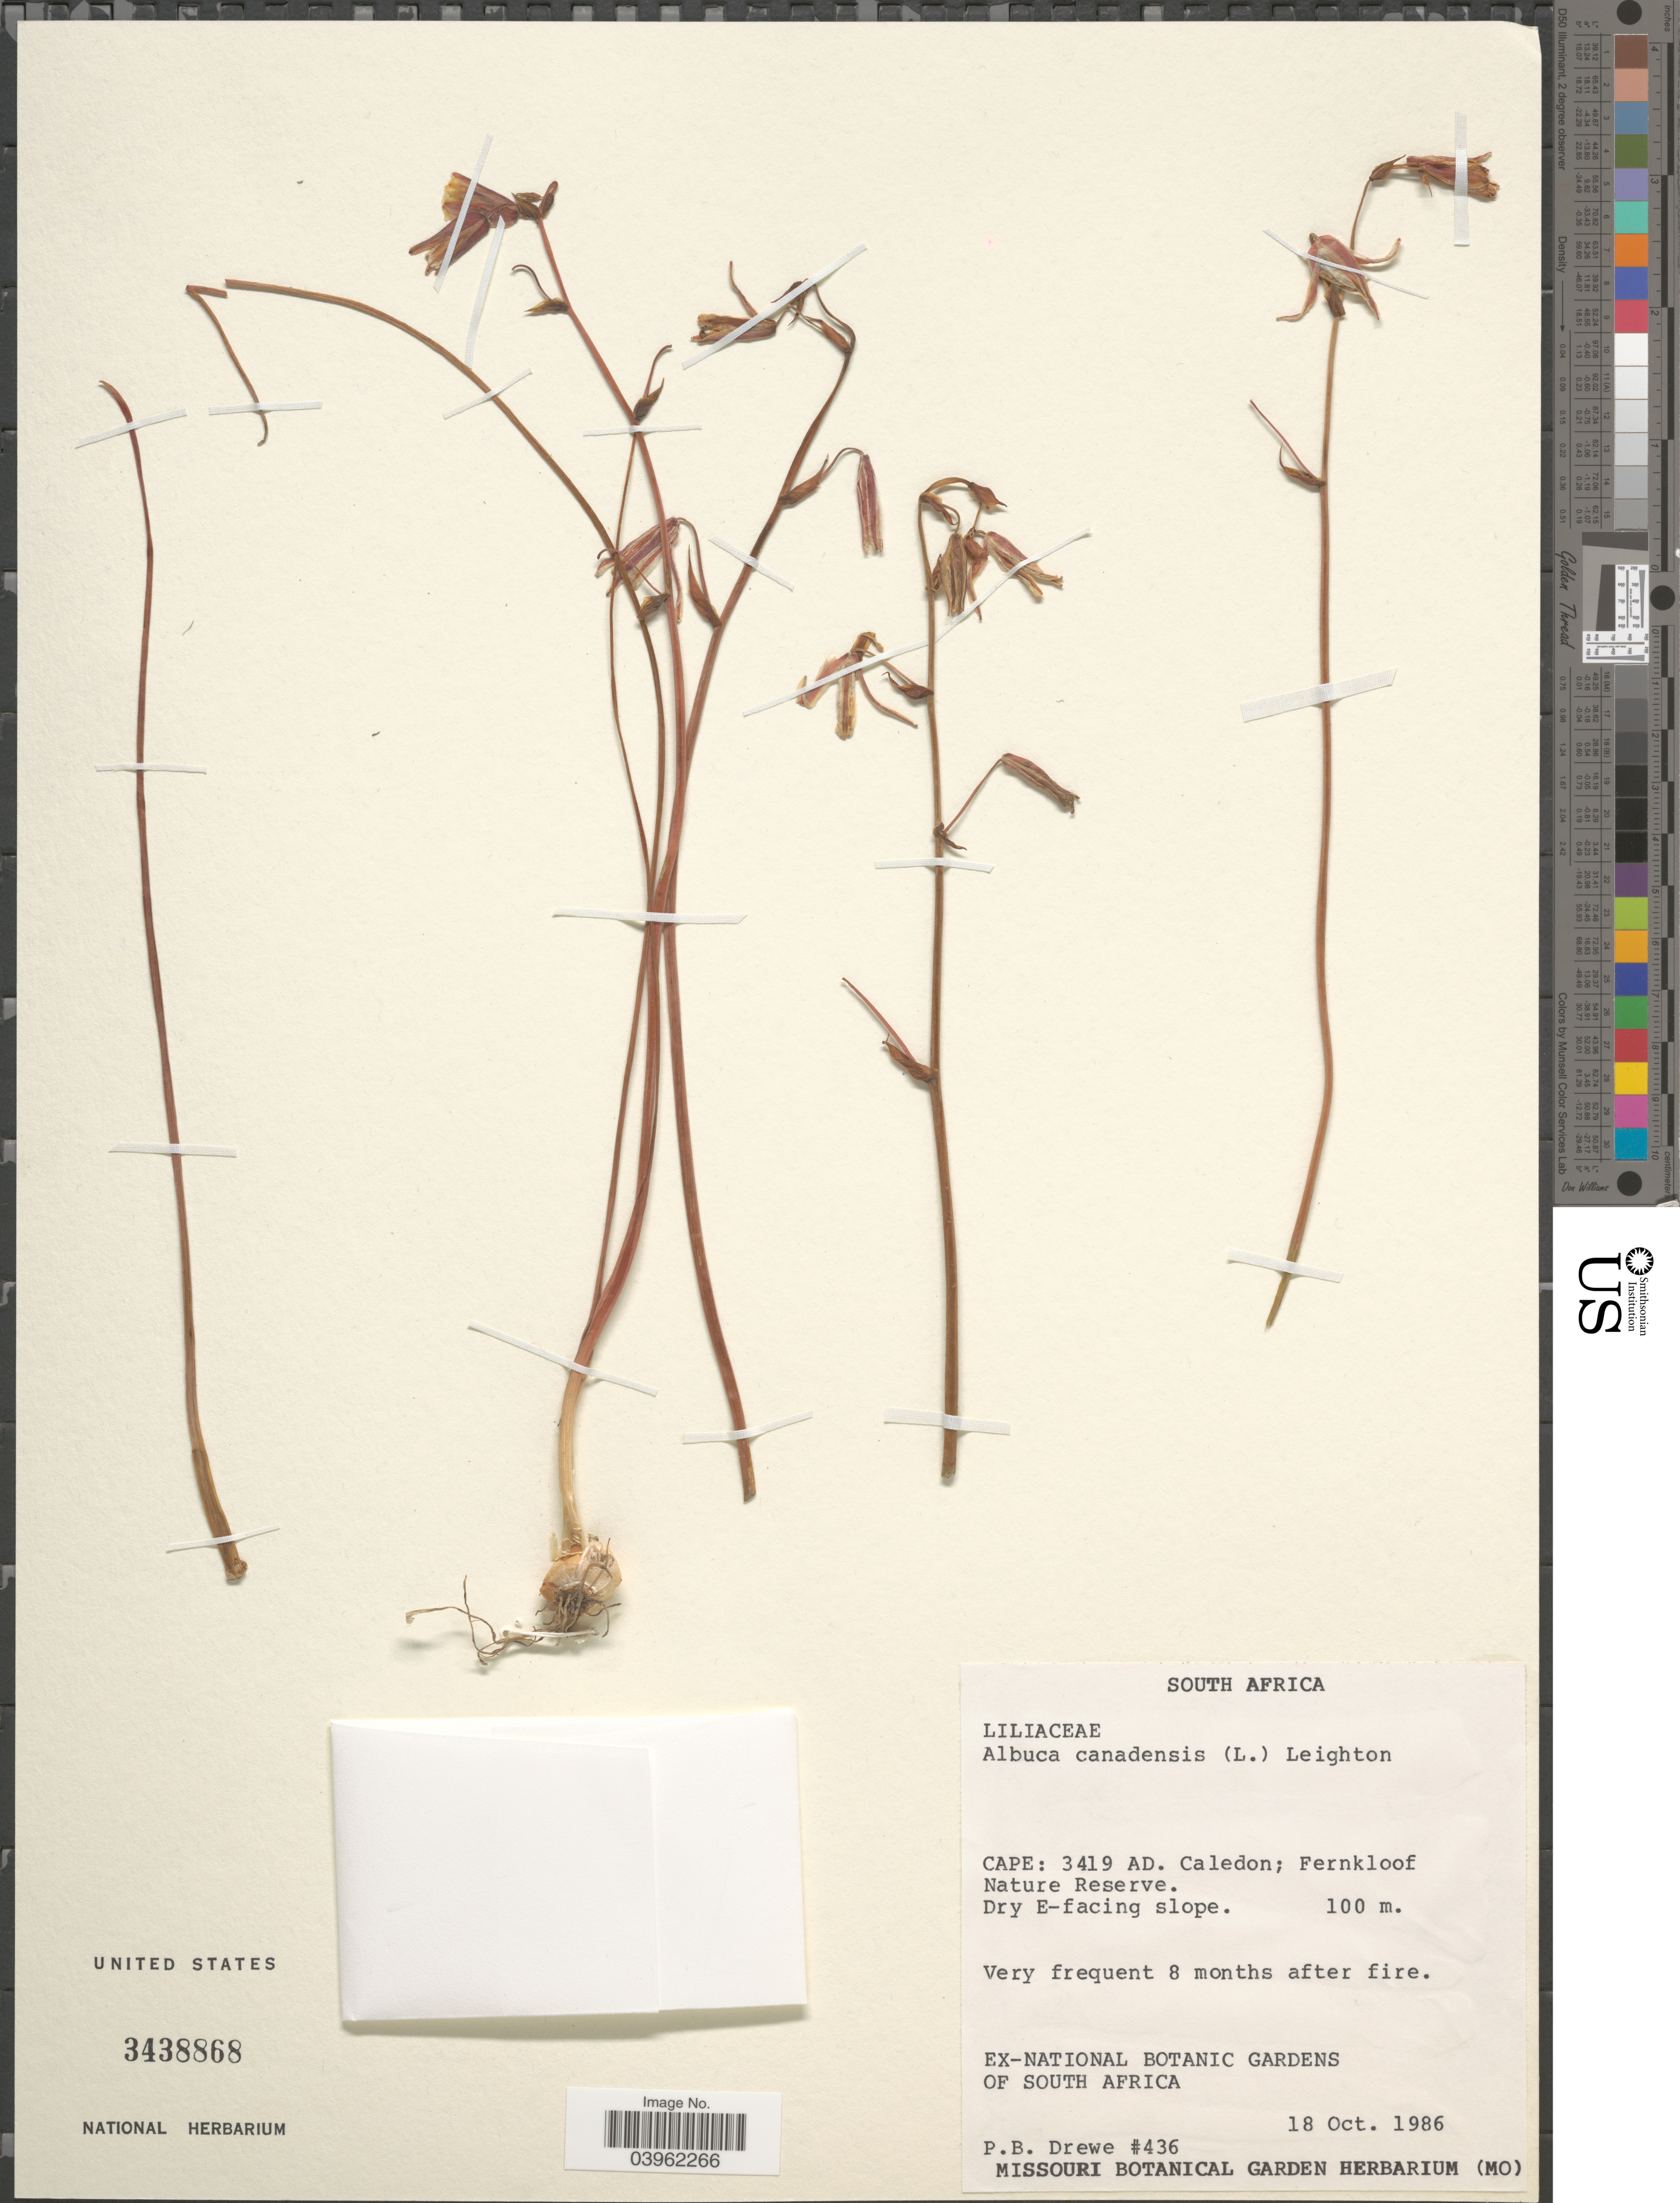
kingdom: Plantae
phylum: Tracheophyta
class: Liliopsida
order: Asparagales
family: Asparagaceae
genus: Albuca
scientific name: Albuca canadensis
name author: (L.) F.M. Leight.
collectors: P. Drewe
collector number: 436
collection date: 1986-10-18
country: South Africa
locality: Cape: 3419 AD. Caledon; Fernkloof Nature Reserve. Dry E-facing slope.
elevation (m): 100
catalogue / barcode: US 3438868